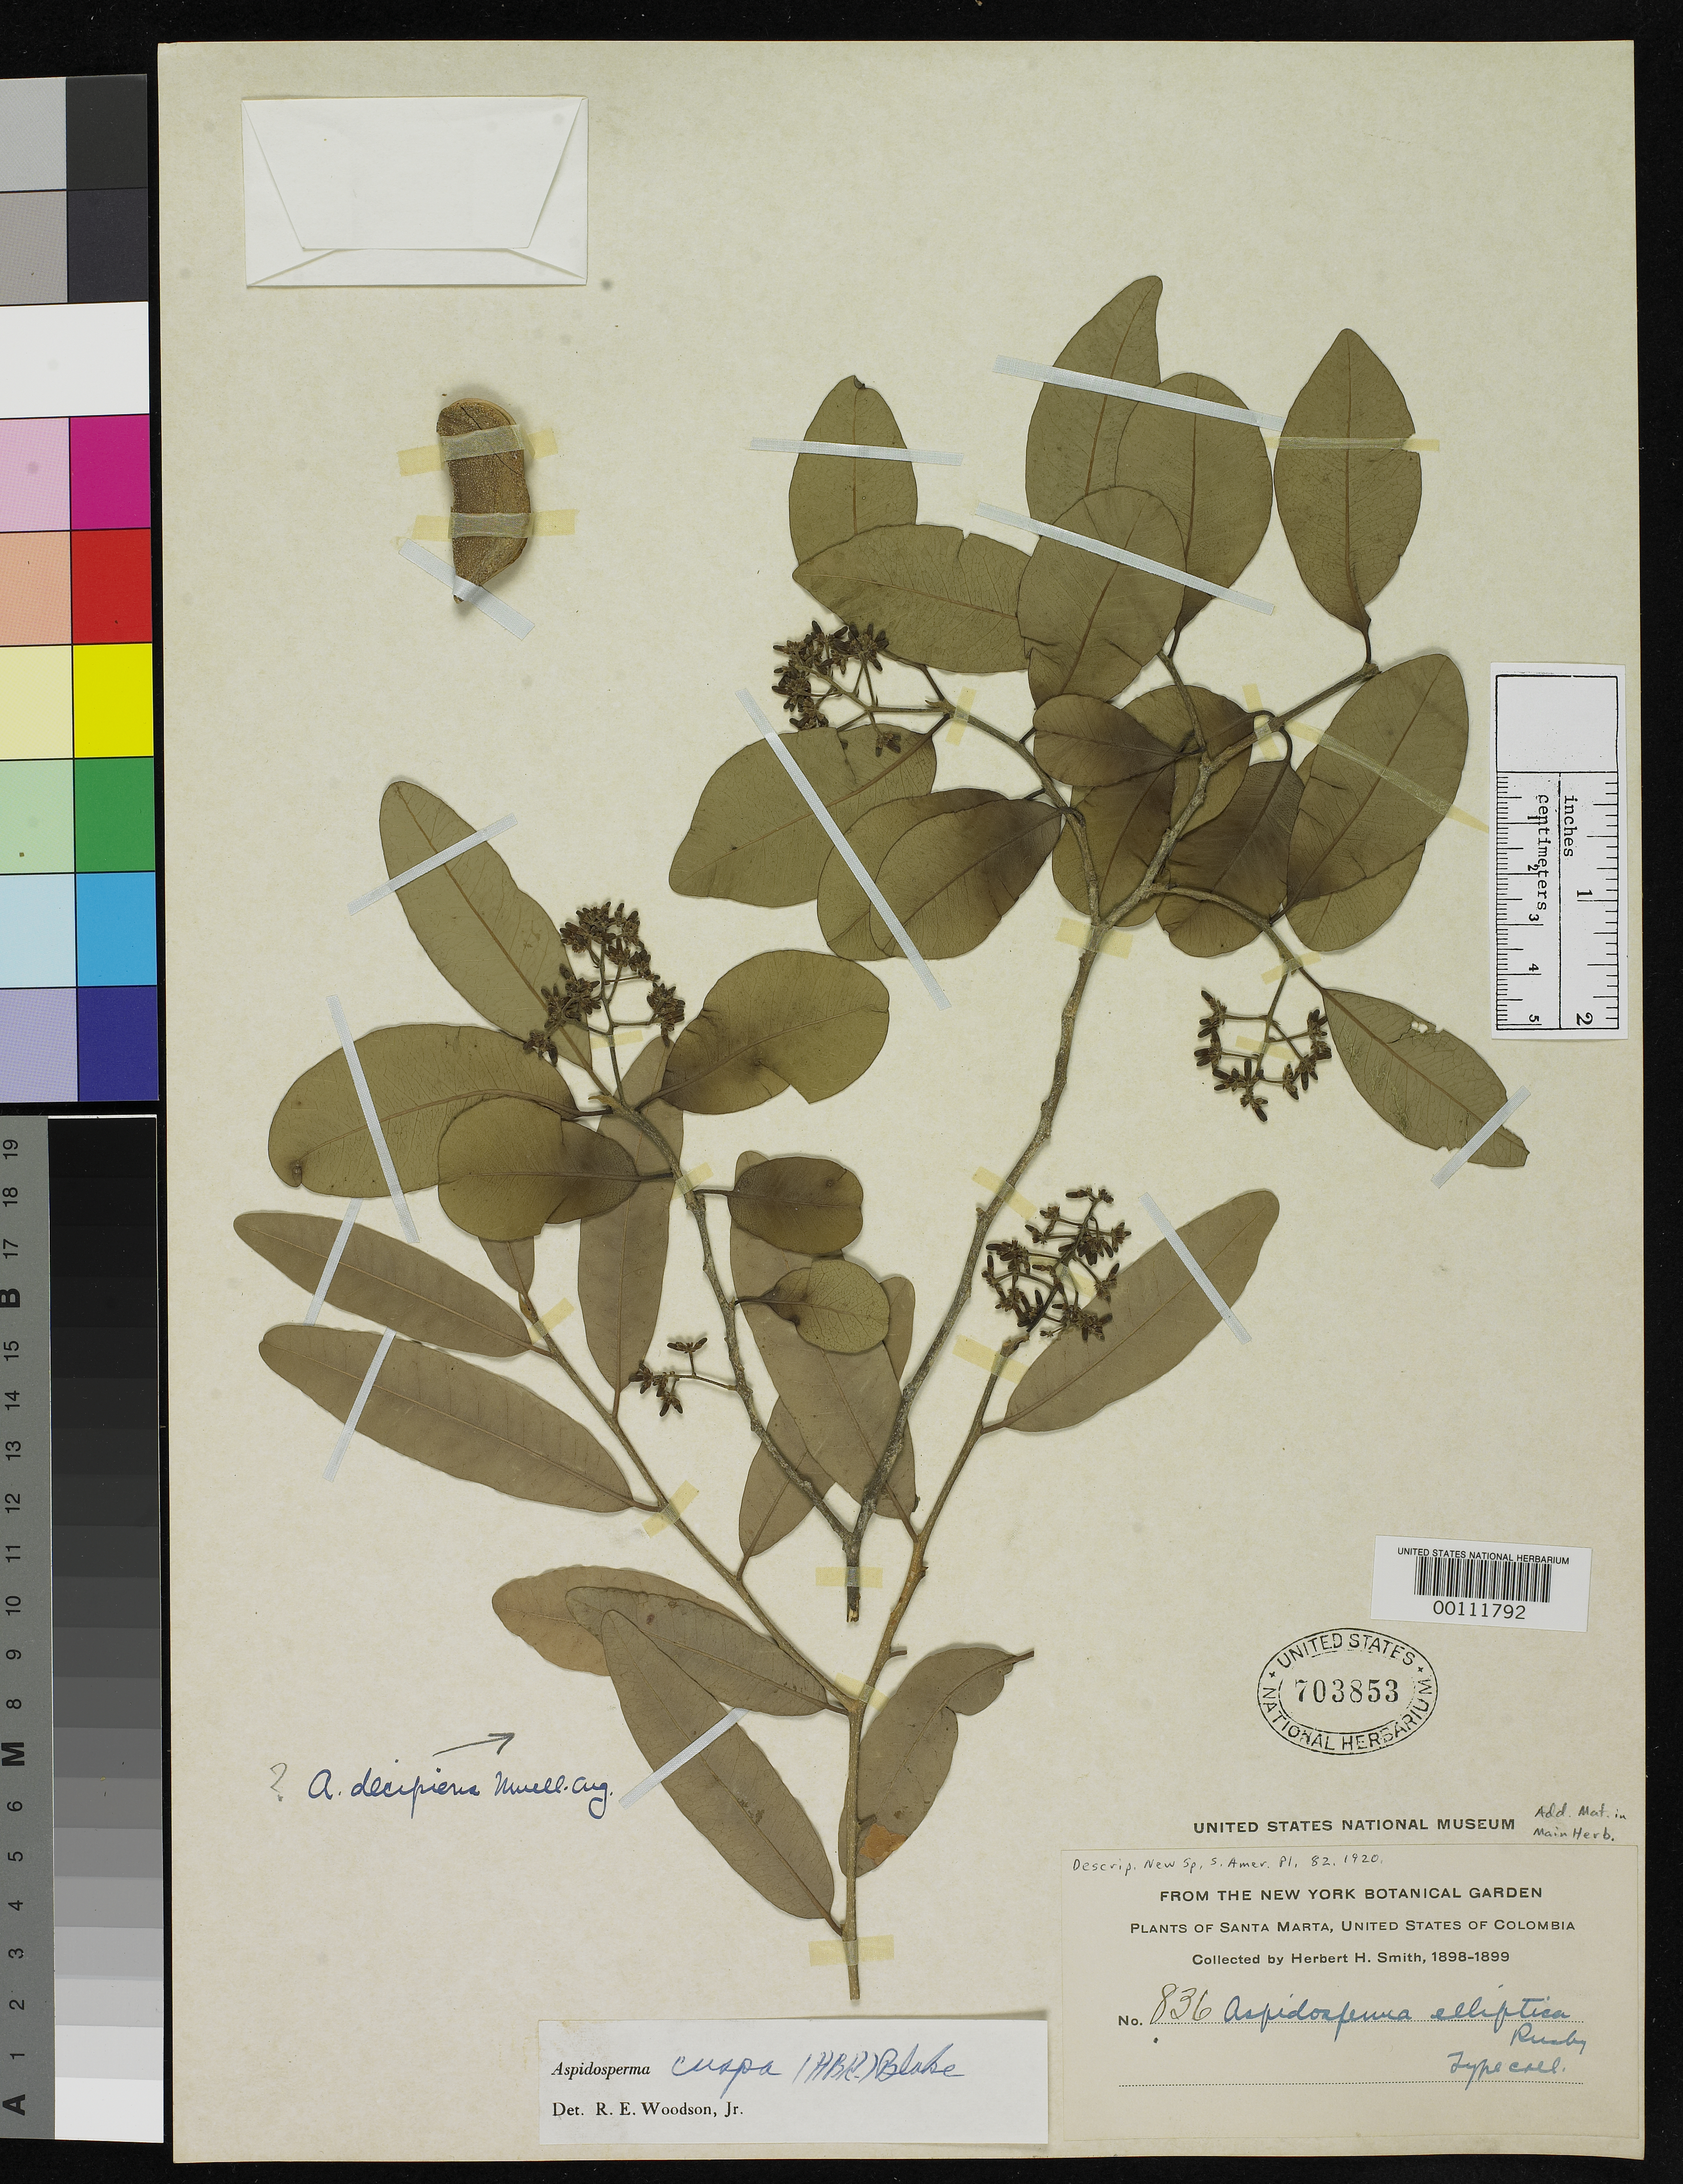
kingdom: Plantae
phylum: Tracheophyta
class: Magnoliopsida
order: Gentianales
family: Apocynaceae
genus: Aspidosperma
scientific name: Aspidosperma elliptica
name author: Rusby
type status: Syntype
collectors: Herbert H. Smith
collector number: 836 p.p.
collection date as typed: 25 Apr 1899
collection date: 1899-04-25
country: Colombia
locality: Masinga Vieja.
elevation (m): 244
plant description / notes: Protologue cites two collections with the same collection number but at different localities on different dates.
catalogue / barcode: US 703853